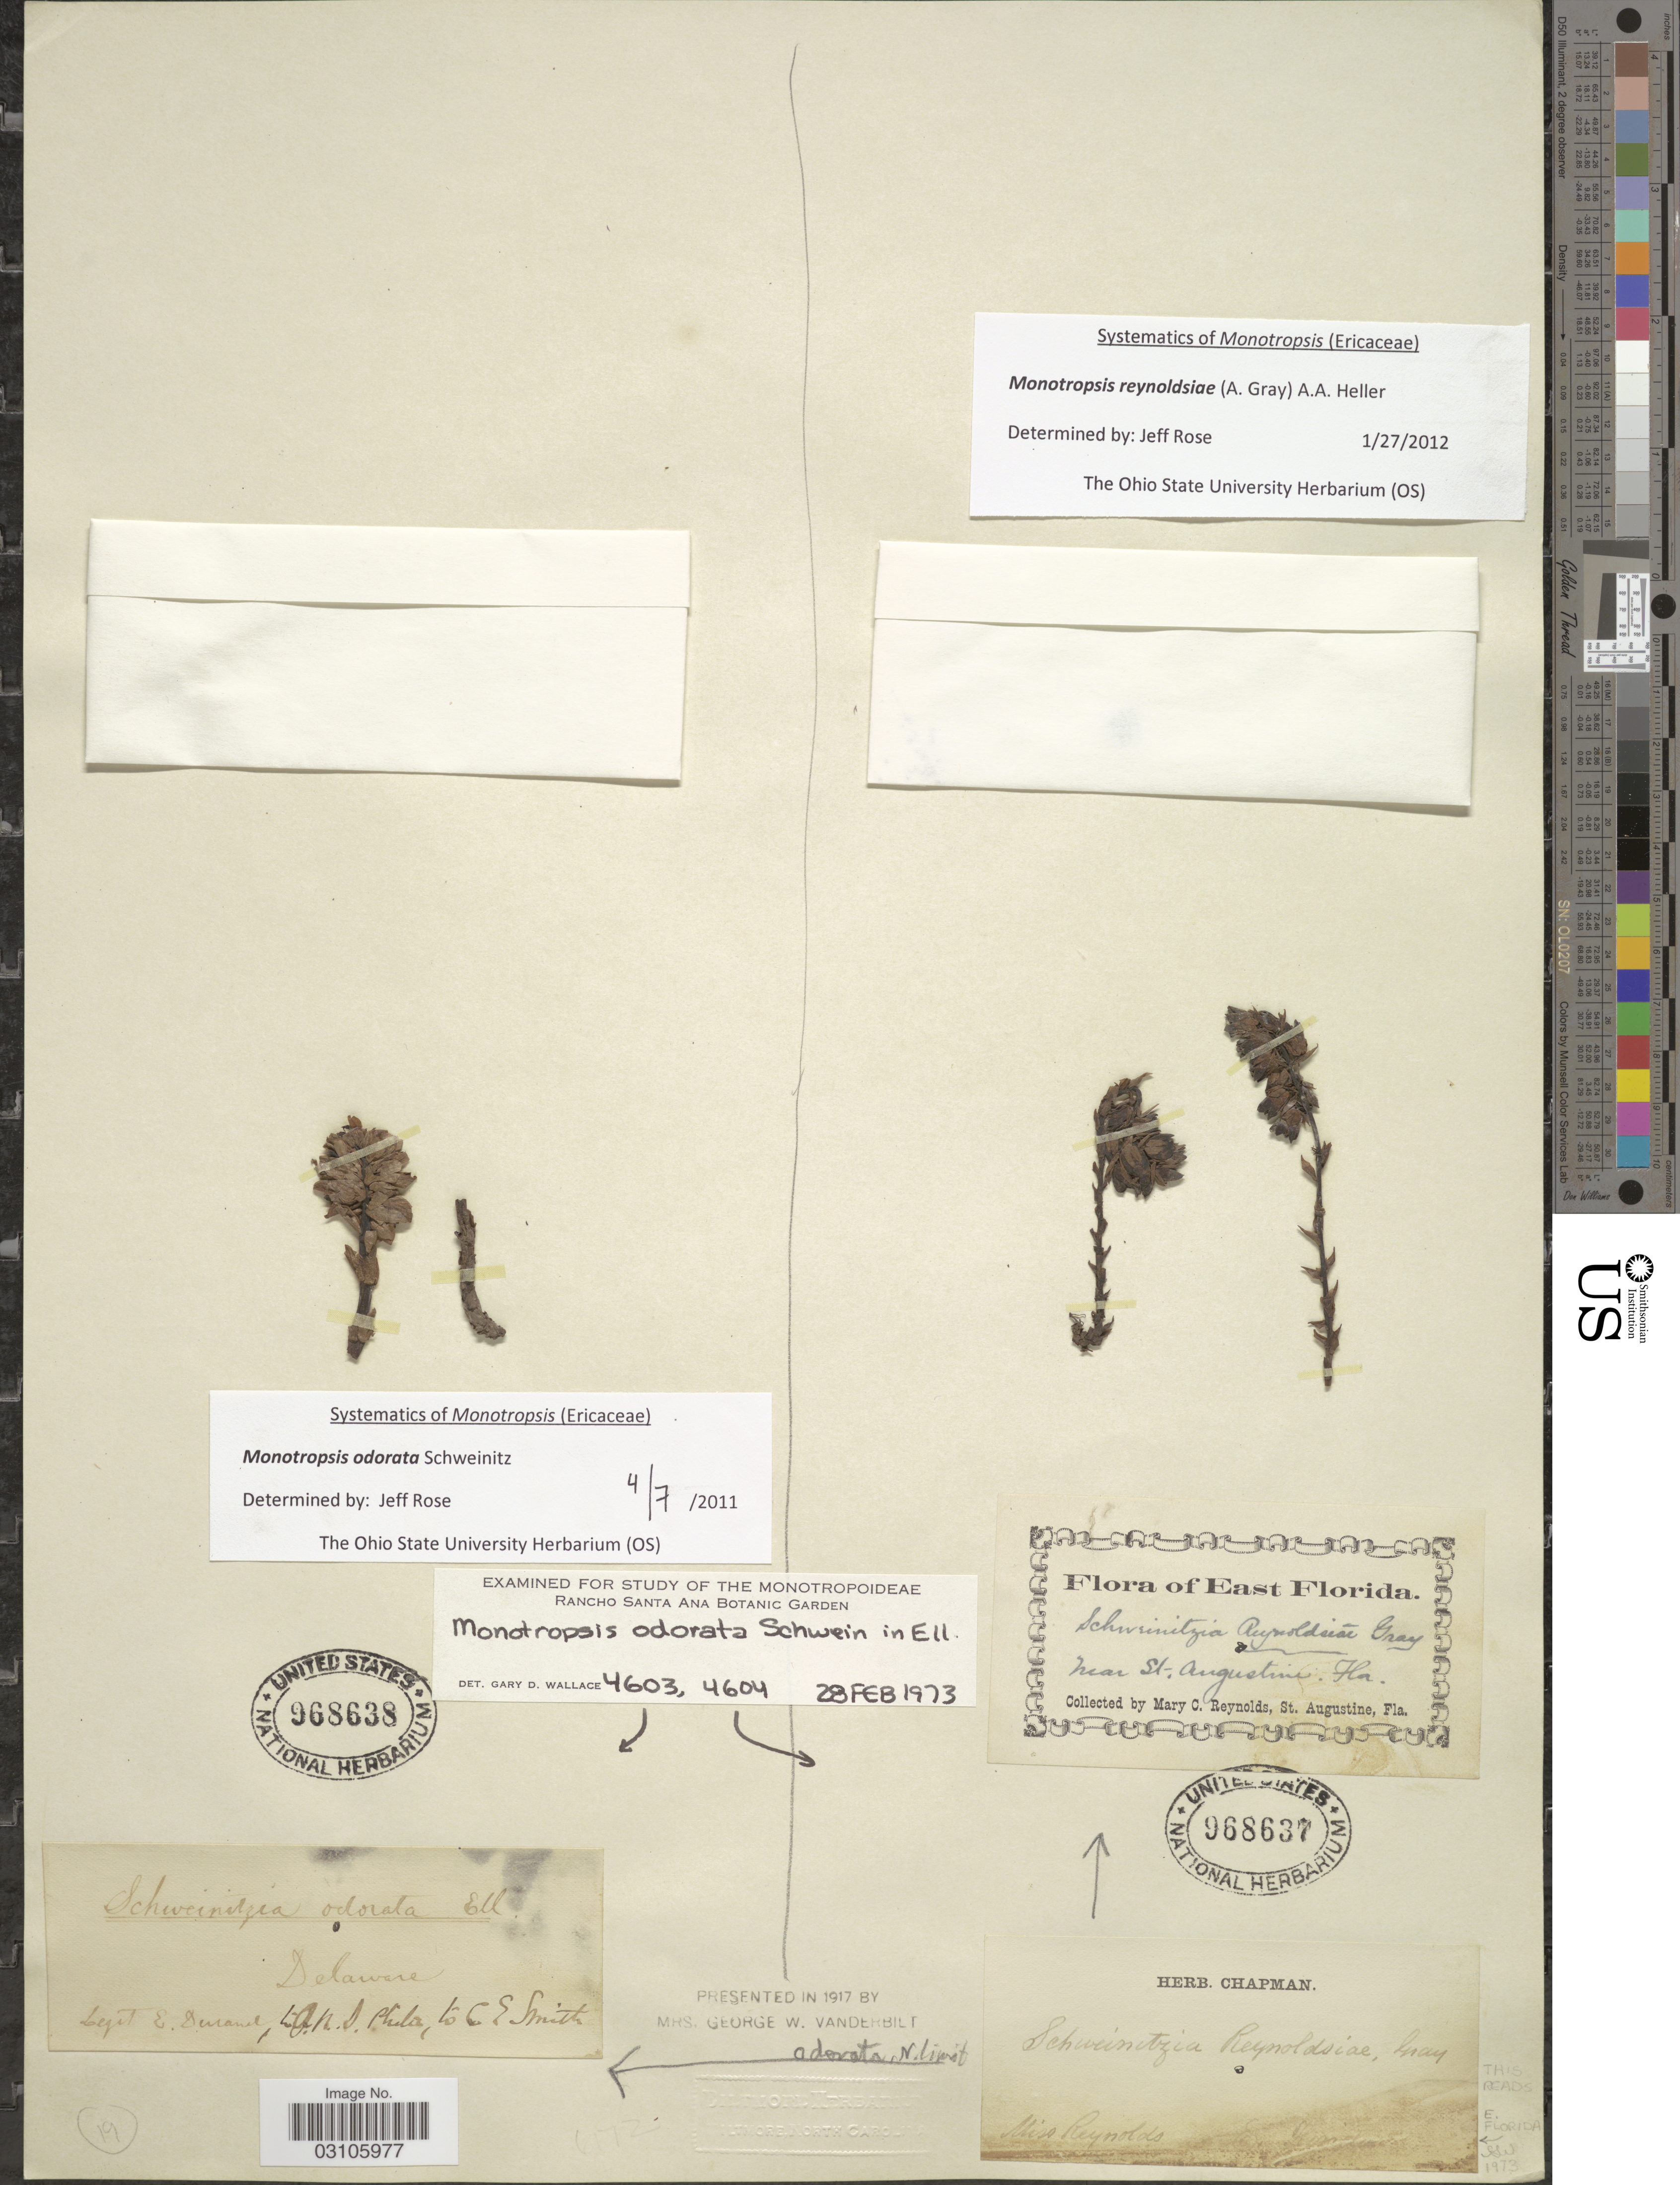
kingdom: Plantae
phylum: Tracheophyta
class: Magnoliopsida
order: Ericales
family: Ericaceae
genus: Monotropsis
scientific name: Monotropsis reynoldsiae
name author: (A. Gray) A. Heller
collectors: E. A. Durand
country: United States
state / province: Delaware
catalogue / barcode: US 968638